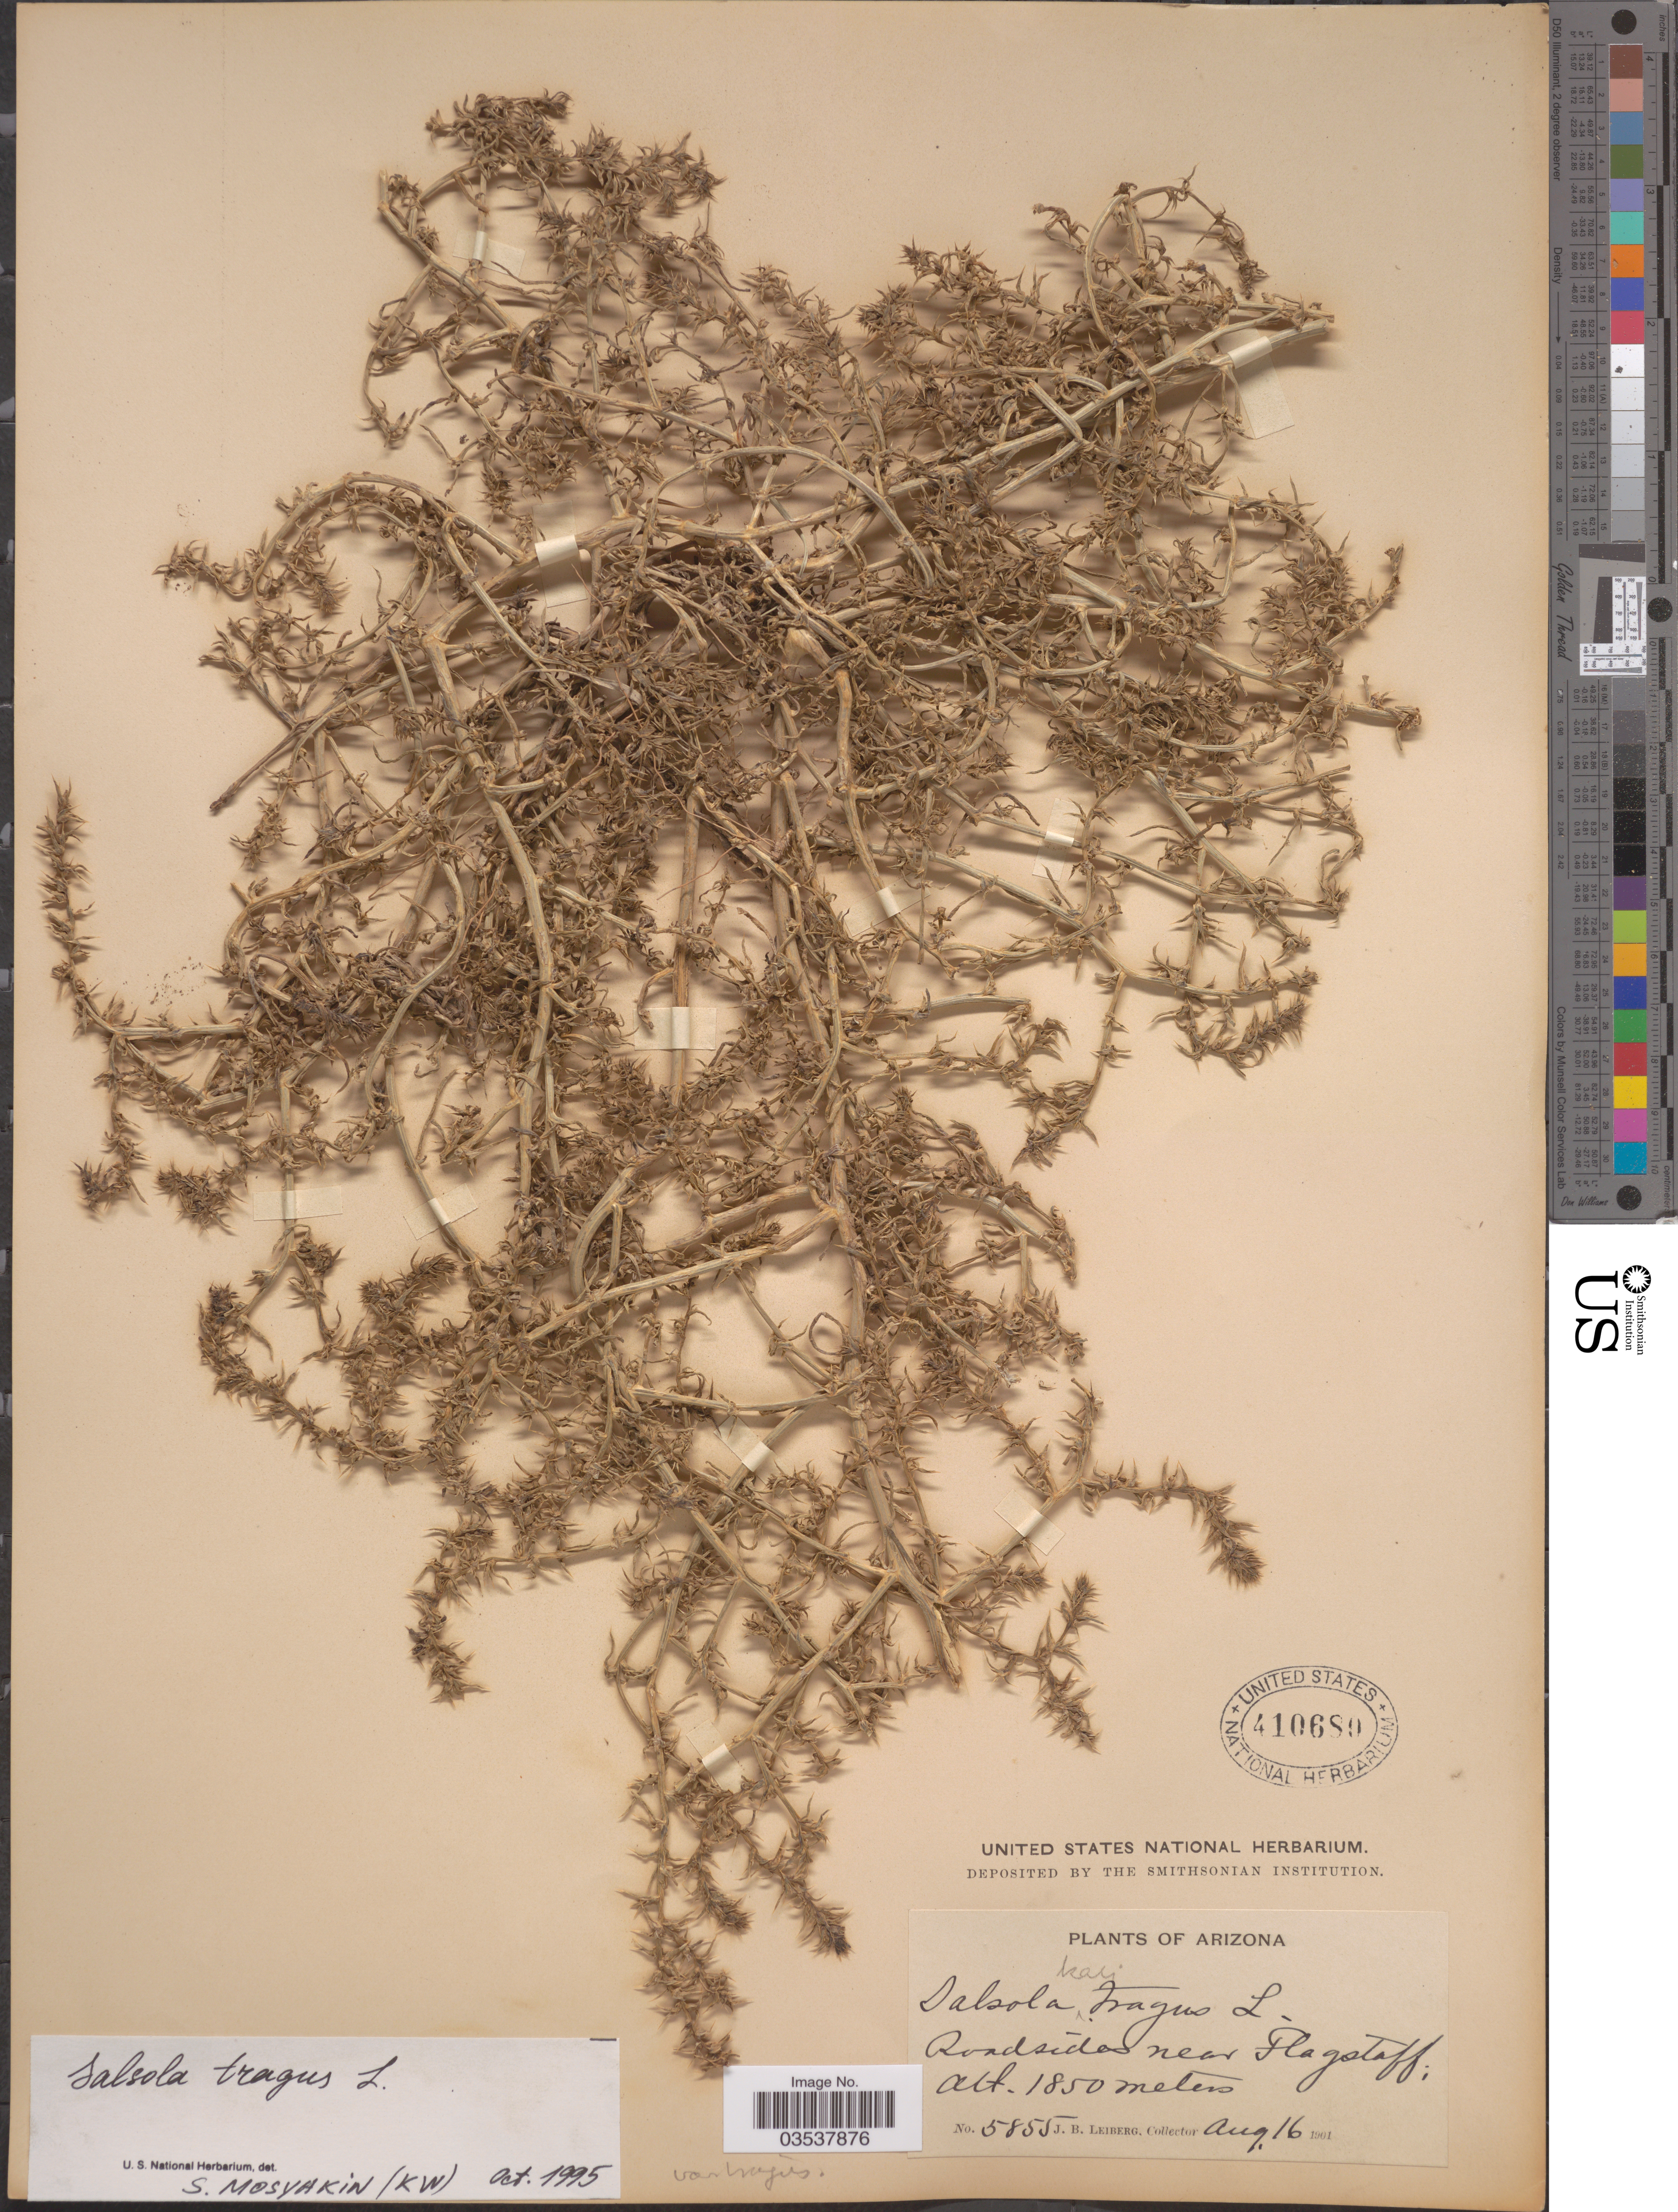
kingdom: Plantae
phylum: Tracheophyta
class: Magnoliopsida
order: Caryophyllales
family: Amaranthaceae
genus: Salsola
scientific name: Salsola pestifer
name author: A. Nelson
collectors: J. B. Leiberg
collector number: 5855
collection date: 1901-08-16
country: United States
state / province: Arizona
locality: Roadsides near Flagstaff.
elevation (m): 1850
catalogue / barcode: US 410680